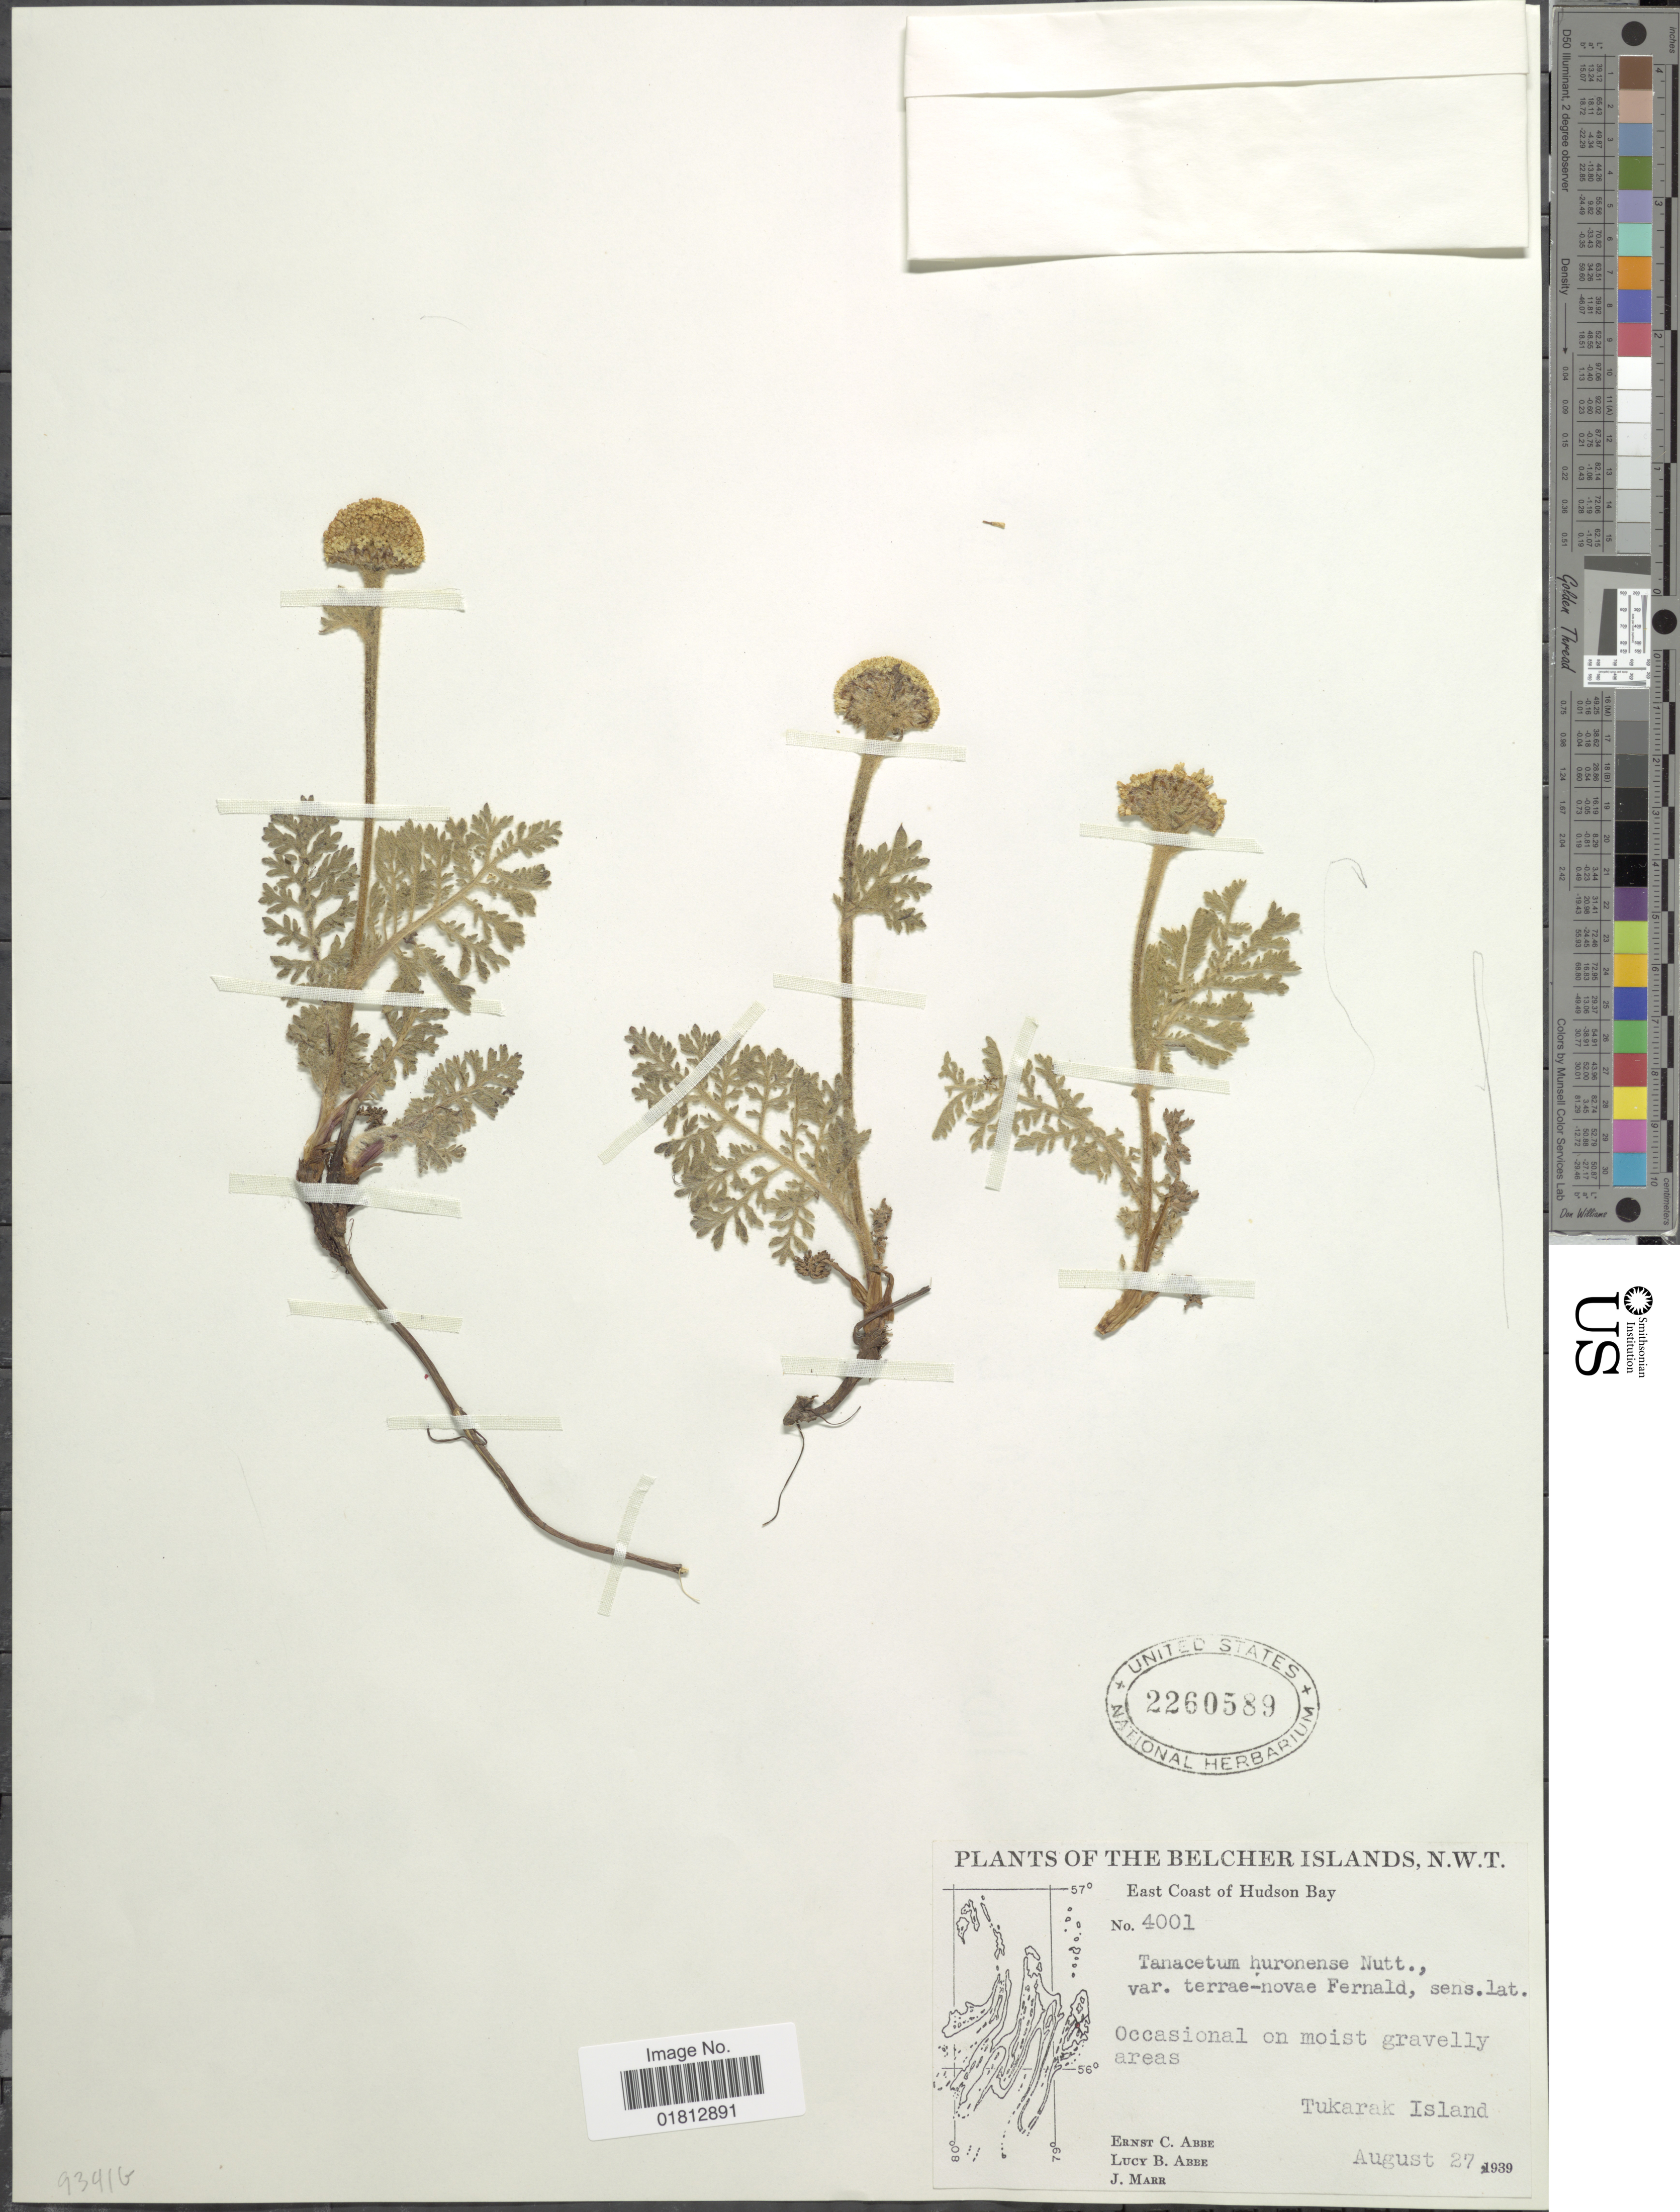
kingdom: Plantae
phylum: Tracheophyta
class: Magnoliopsida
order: Asterales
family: Asteraceae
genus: Tanacetum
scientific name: Tanacetum huronense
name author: Nutt.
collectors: E. C. Abbe, L. B. Abbe & J. Marr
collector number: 4001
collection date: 1939-08-27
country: Canada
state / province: Northwest Territories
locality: Belcher Islands, N. W. T., East Coast of Hudson Bay, Tukarak Island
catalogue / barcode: US 2260589